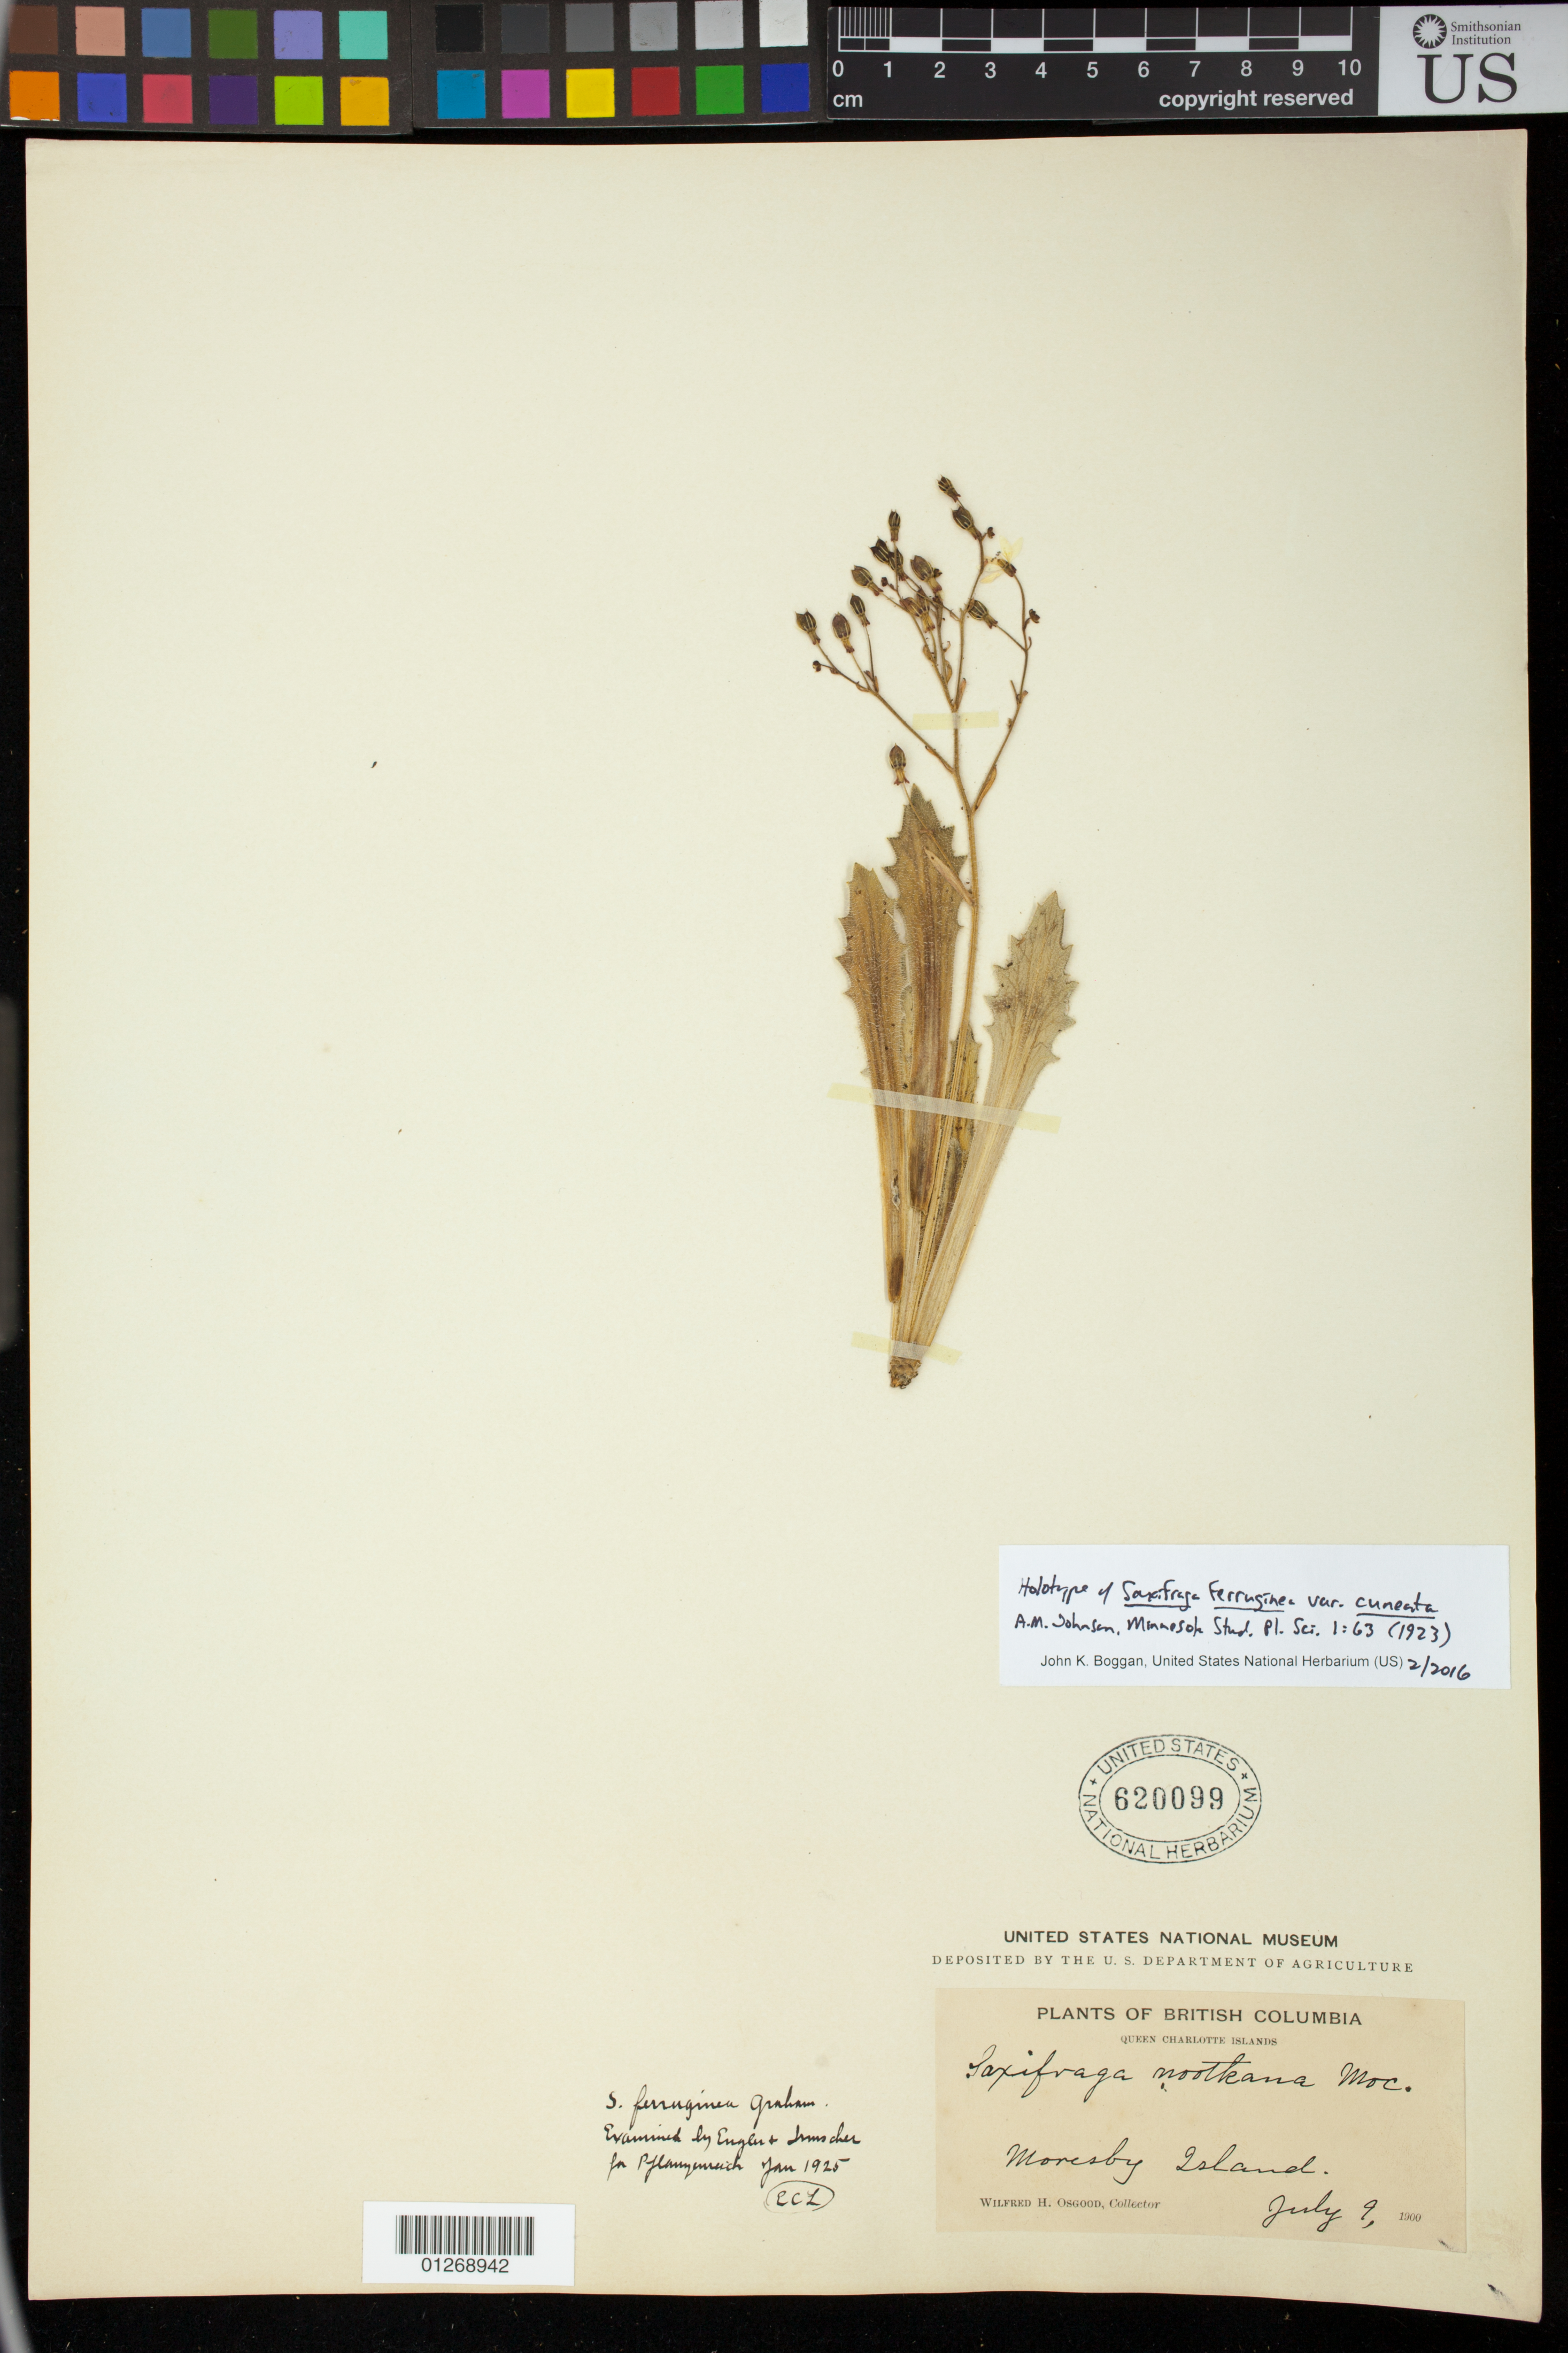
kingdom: Plantae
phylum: Tracheophyta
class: Magnoliopsida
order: Saxifragales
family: Saxifragaceae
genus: Saxifraga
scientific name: Saxifraga ferruginea var. cuneata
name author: A.M. Johnson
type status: Holotype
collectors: W. Osgood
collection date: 1900-07-09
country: Canada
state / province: British Columbia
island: Moresby Island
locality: British Columbia, Queen Charlotte Islands. Moresby Island.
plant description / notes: Protologue (mis) cites collection date as July 2, 1900. Specimen not annotated by A.M. Johnson, but cited as "type" by USNH sheet number (620099).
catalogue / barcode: US 620099